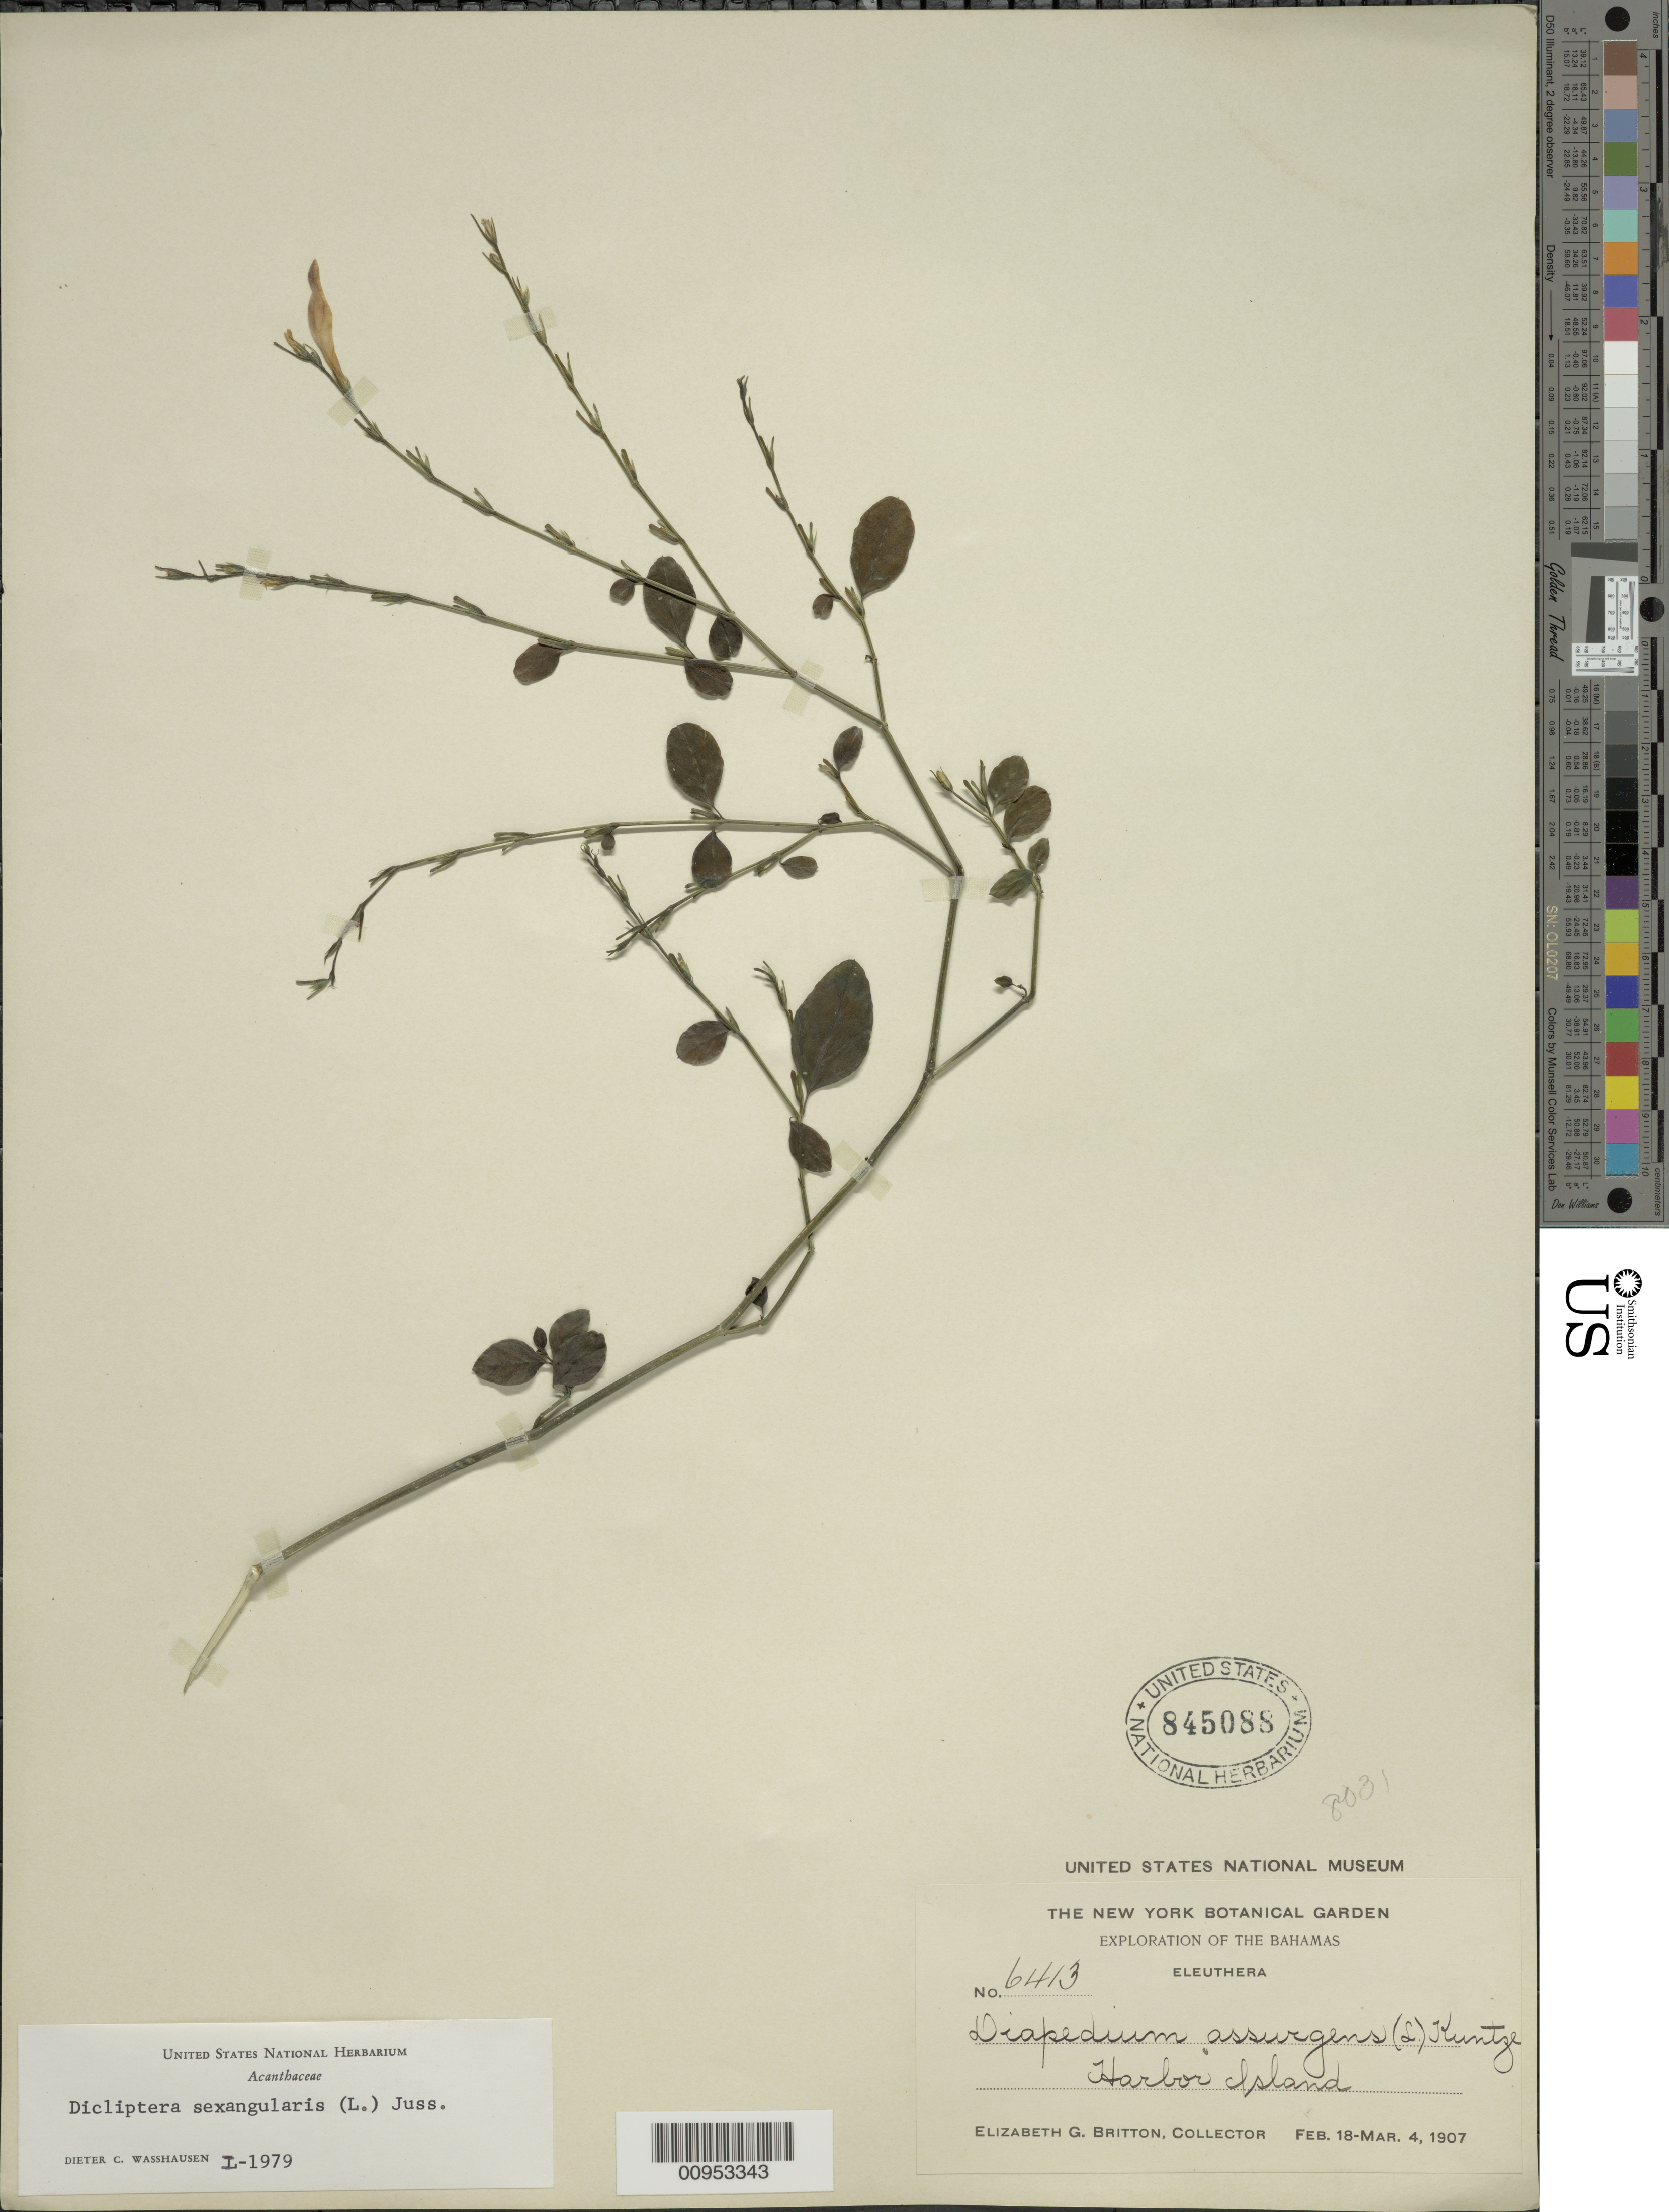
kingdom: Plantae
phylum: Tracheophyta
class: Magnoliopsida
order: Lamiales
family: Acanthaceae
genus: Dicliptera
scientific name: Dicliptera sexangularis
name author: (L.) Juss.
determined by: Wasshausen, Dieter C., (BOT), Smithsonian Institution - National Museum of Natural History (UNITED STATES)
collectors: E. G. Britton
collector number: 6413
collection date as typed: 18 Feb 1907 to 04 Mar 1907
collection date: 1907-02-18/1907-03-04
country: Bahamas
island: Eleuthera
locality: Harbor Island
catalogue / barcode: US 845088